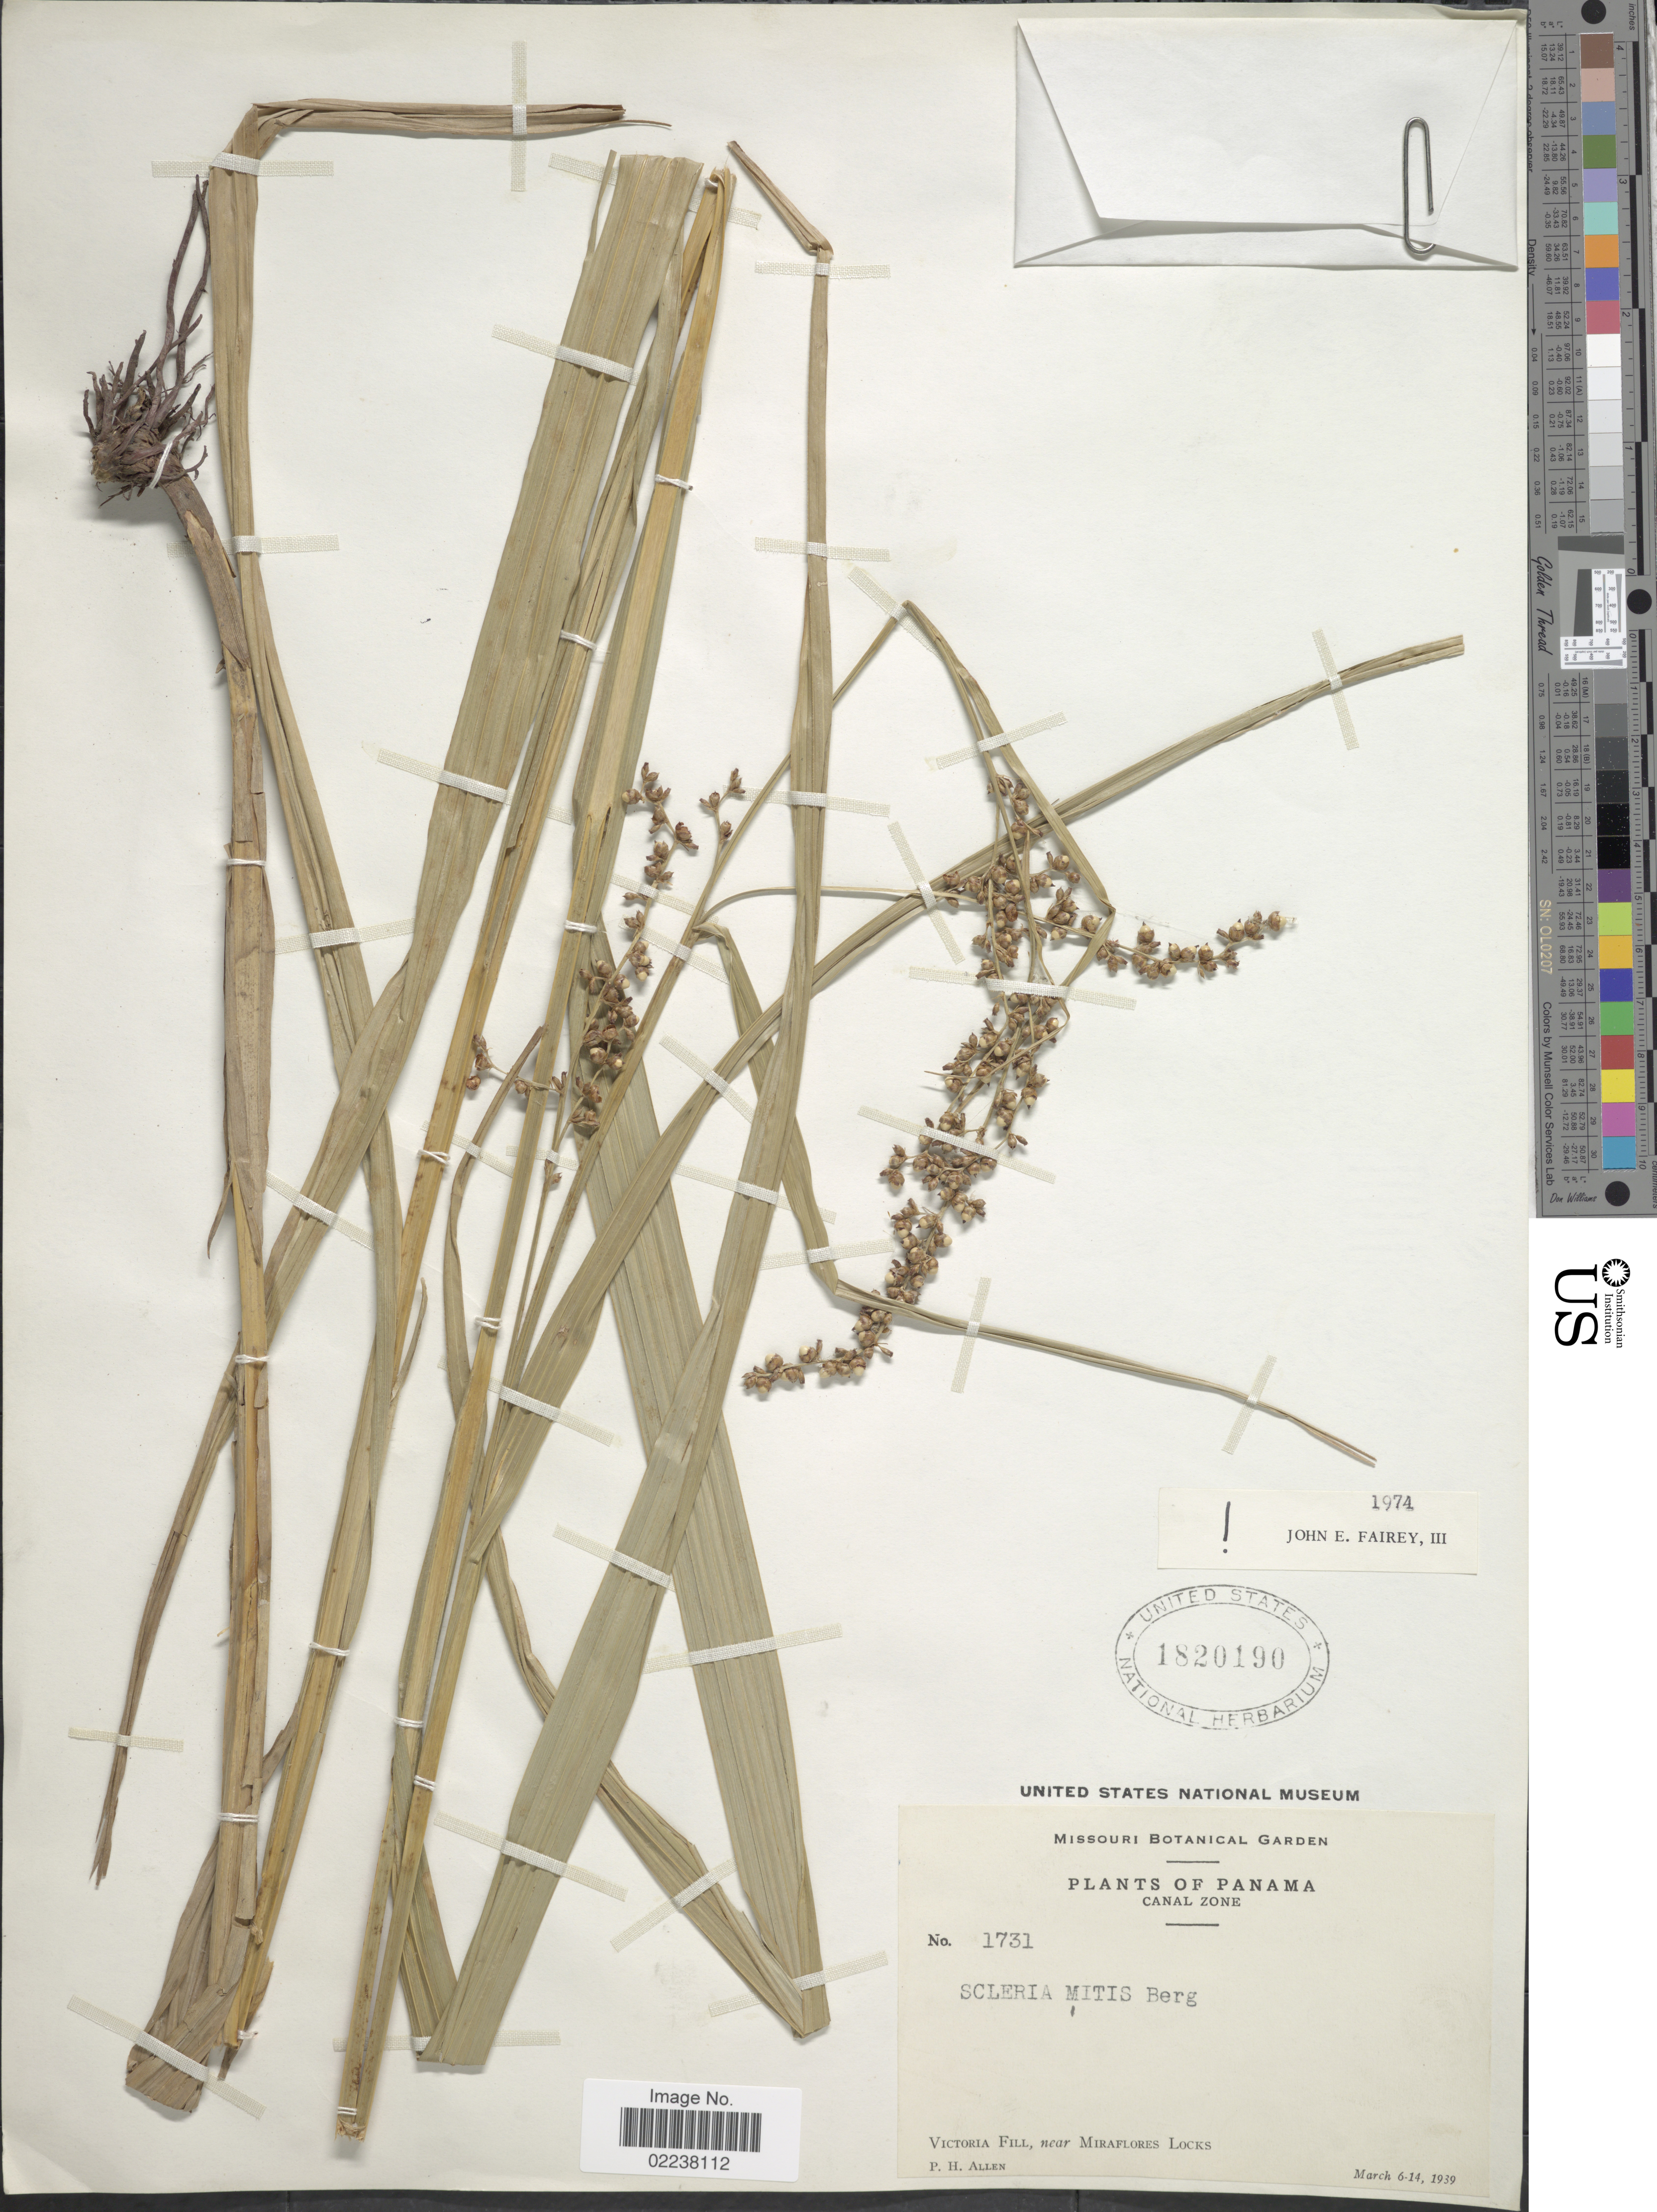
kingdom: Plantae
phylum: Tracheophyta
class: Liliopsida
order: Poales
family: Cyperaceae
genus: Scleria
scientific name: Scleria mitis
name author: P.J. Bergius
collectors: P. H. Allen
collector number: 1731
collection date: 1939-03-06/1939-03-14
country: Panama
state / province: Panamá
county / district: Canal Zone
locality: Canal Zone, Victoria Fill, near Miraflores Locks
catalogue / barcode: US 1820190